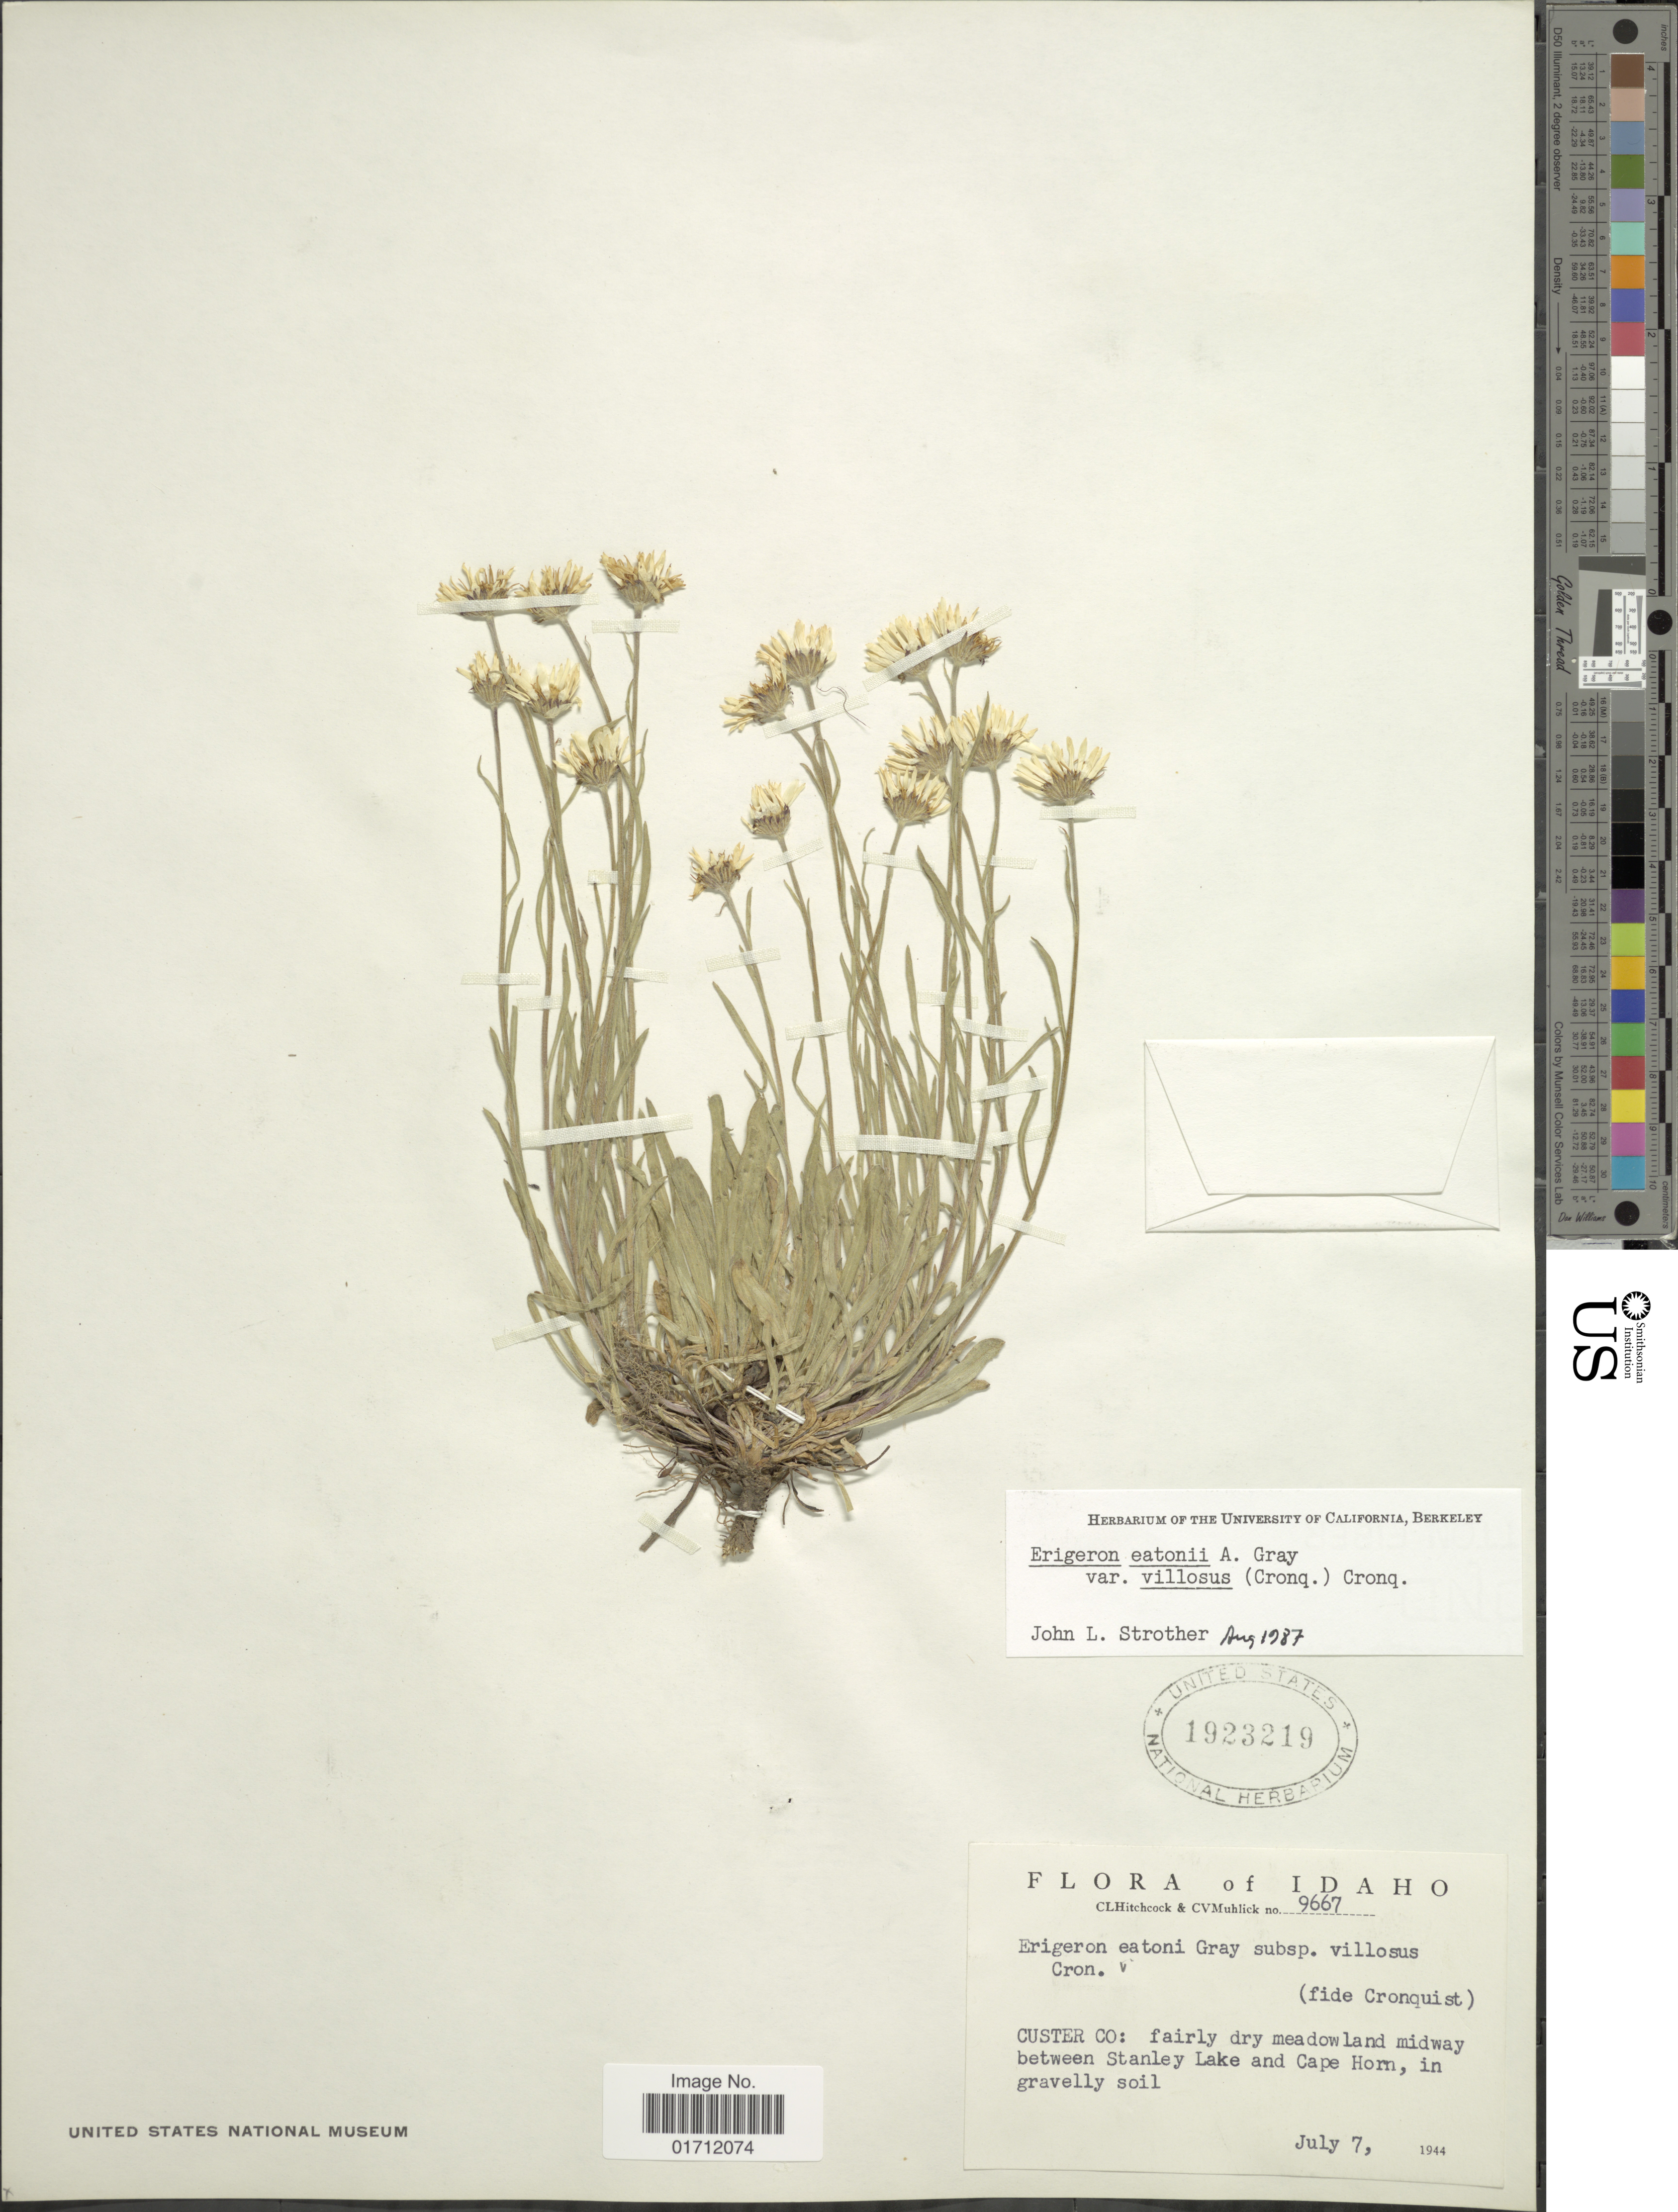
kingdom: Plantae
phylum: Tracheophyta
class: Magnoliopsida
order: Asterales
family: Asteraceae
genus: Erigeron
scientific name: Erigeron eatonii var. villosus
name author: (Cronq.) Cronq.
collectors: C. L. Hitchcock & C. V. Muhlick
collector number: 9667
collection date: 1944-07-07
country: United States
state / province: Idaho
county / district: Custer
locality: between Stanley Lake and Cape Horn.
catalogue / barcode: US 1923219